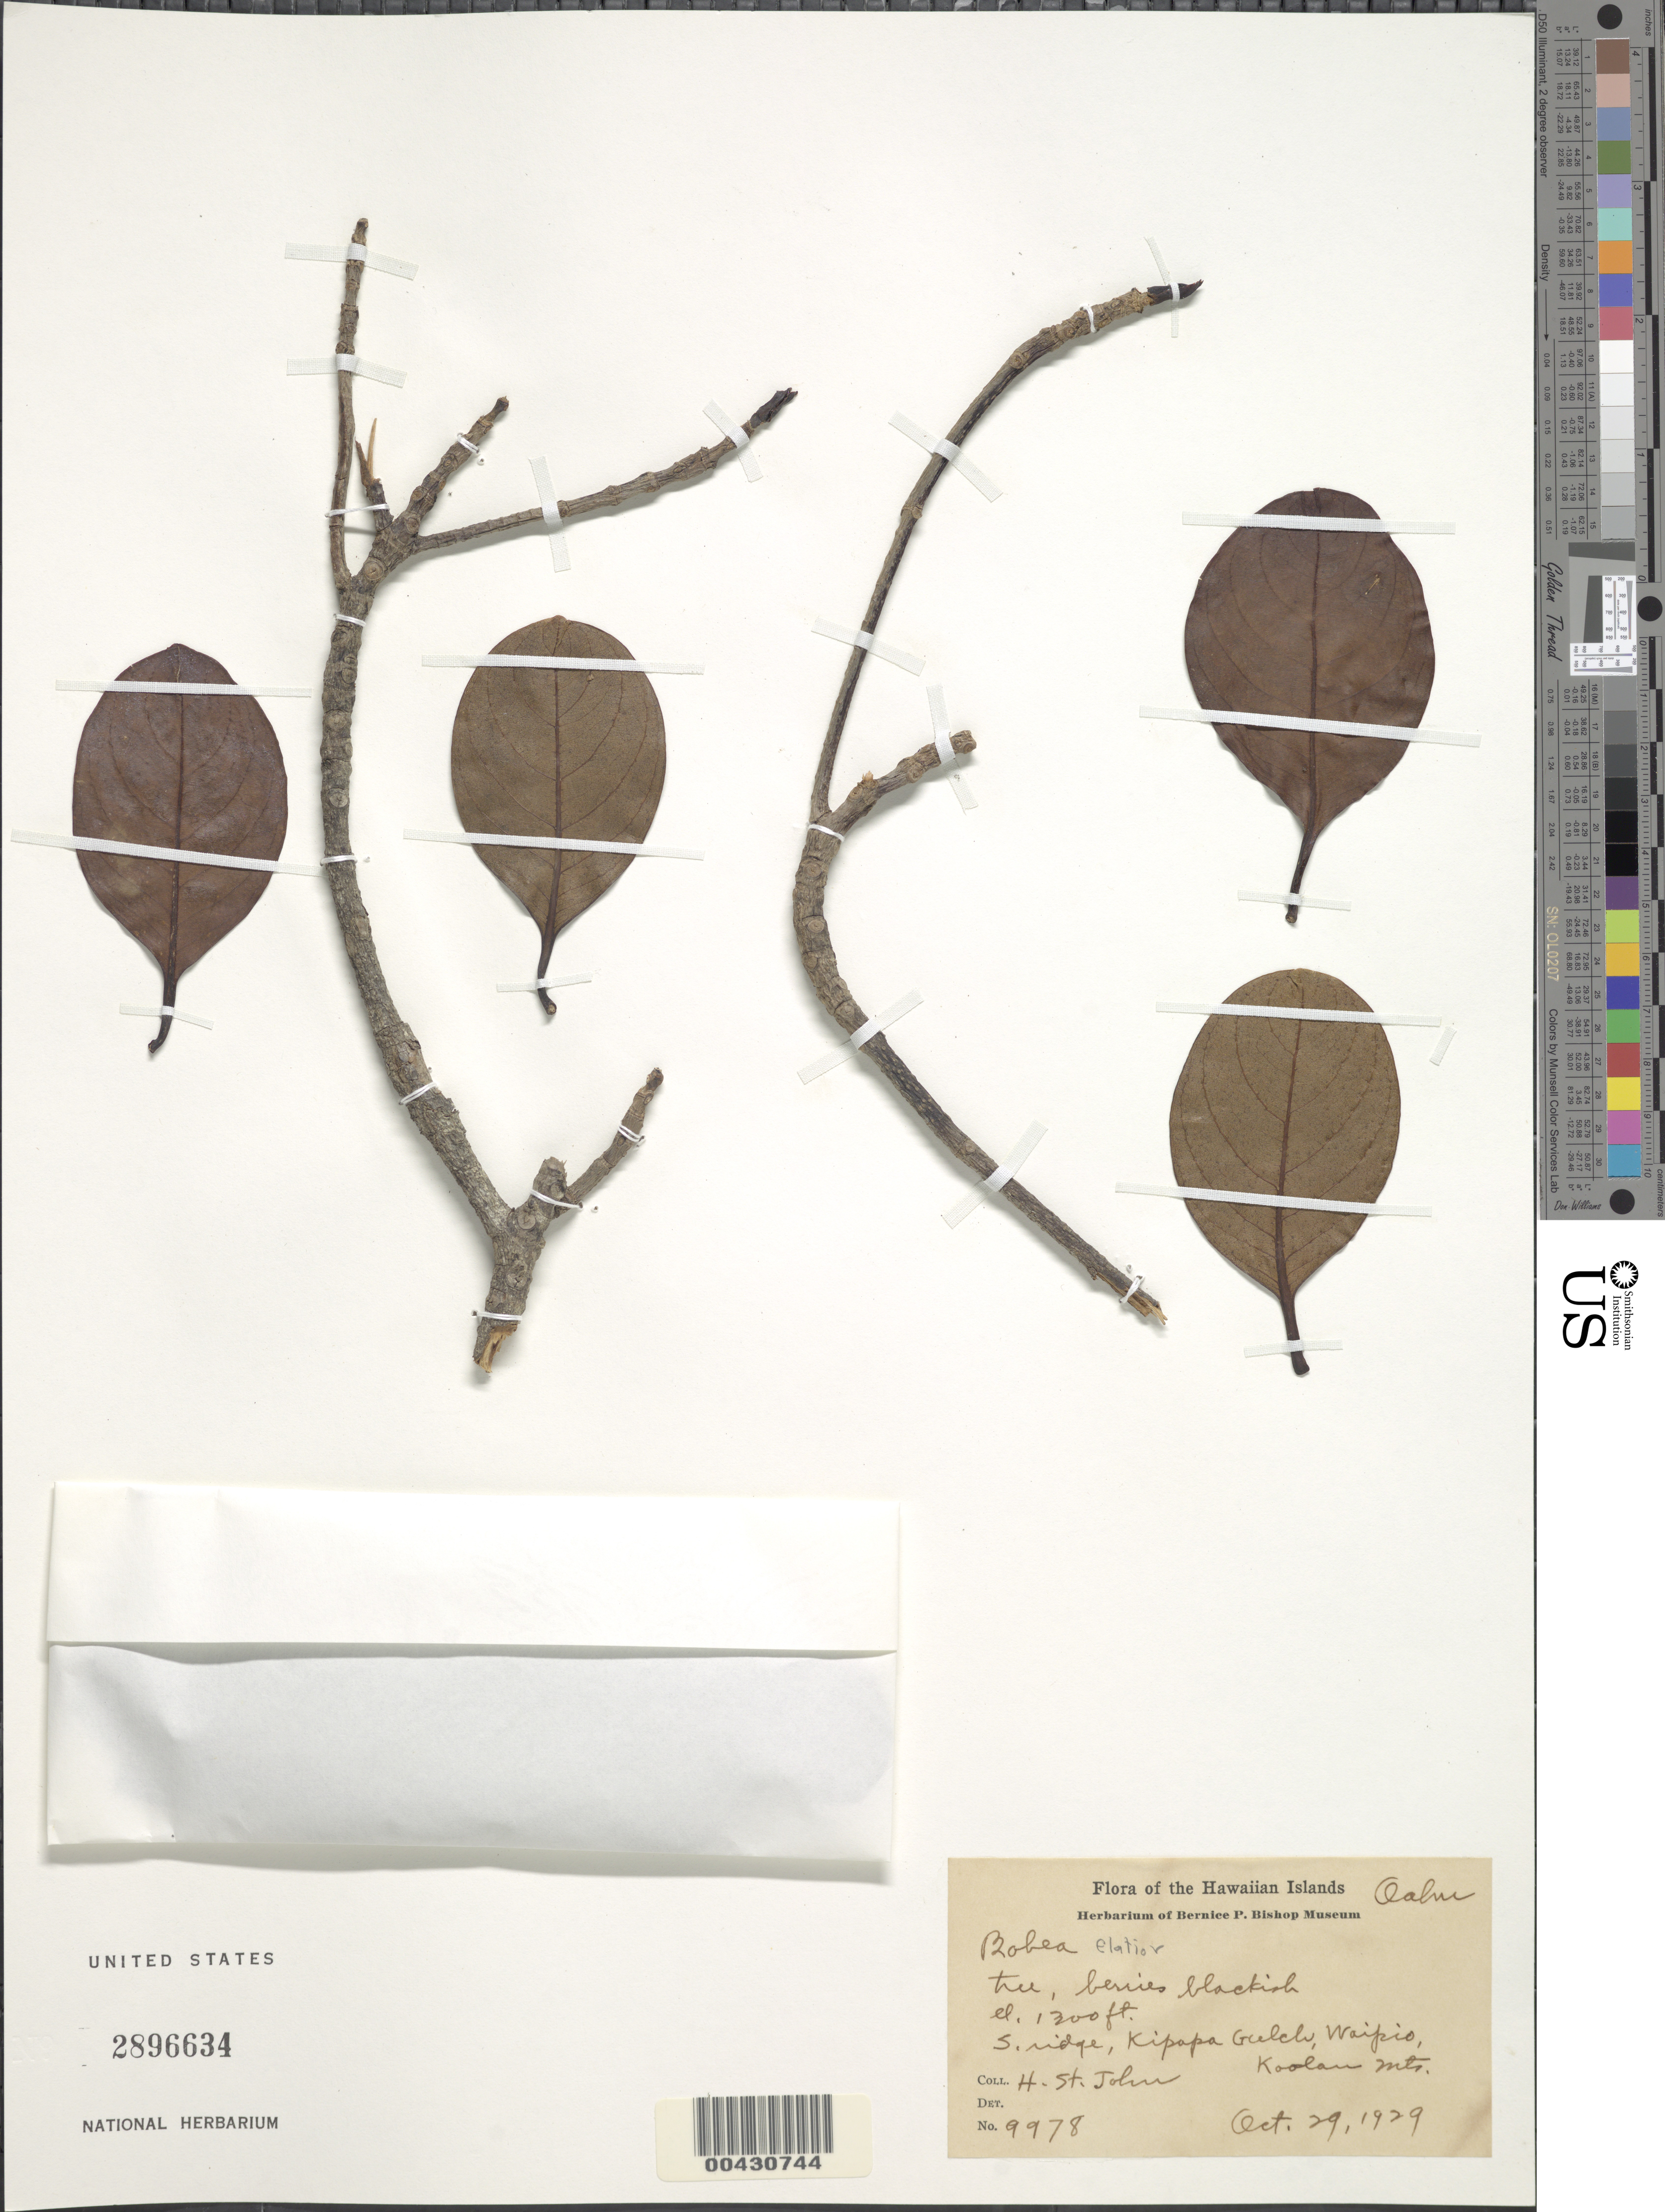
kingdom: Plantae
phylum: Tracheophyta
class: Magnoliopsida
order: Gentianales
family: Rubiaceae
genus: Bobea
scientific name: Bobea elatior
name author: Gaudich.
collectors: H. St. John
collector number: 9978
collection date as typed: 29 Oct 1929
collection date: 1929-10-29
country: United States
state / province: Hawaii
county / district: Honolulu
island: Oahu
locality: S. ridge, Kipapa Gulch, Waipio, Koolau Mts.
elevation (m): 396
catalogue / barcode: US 2896634